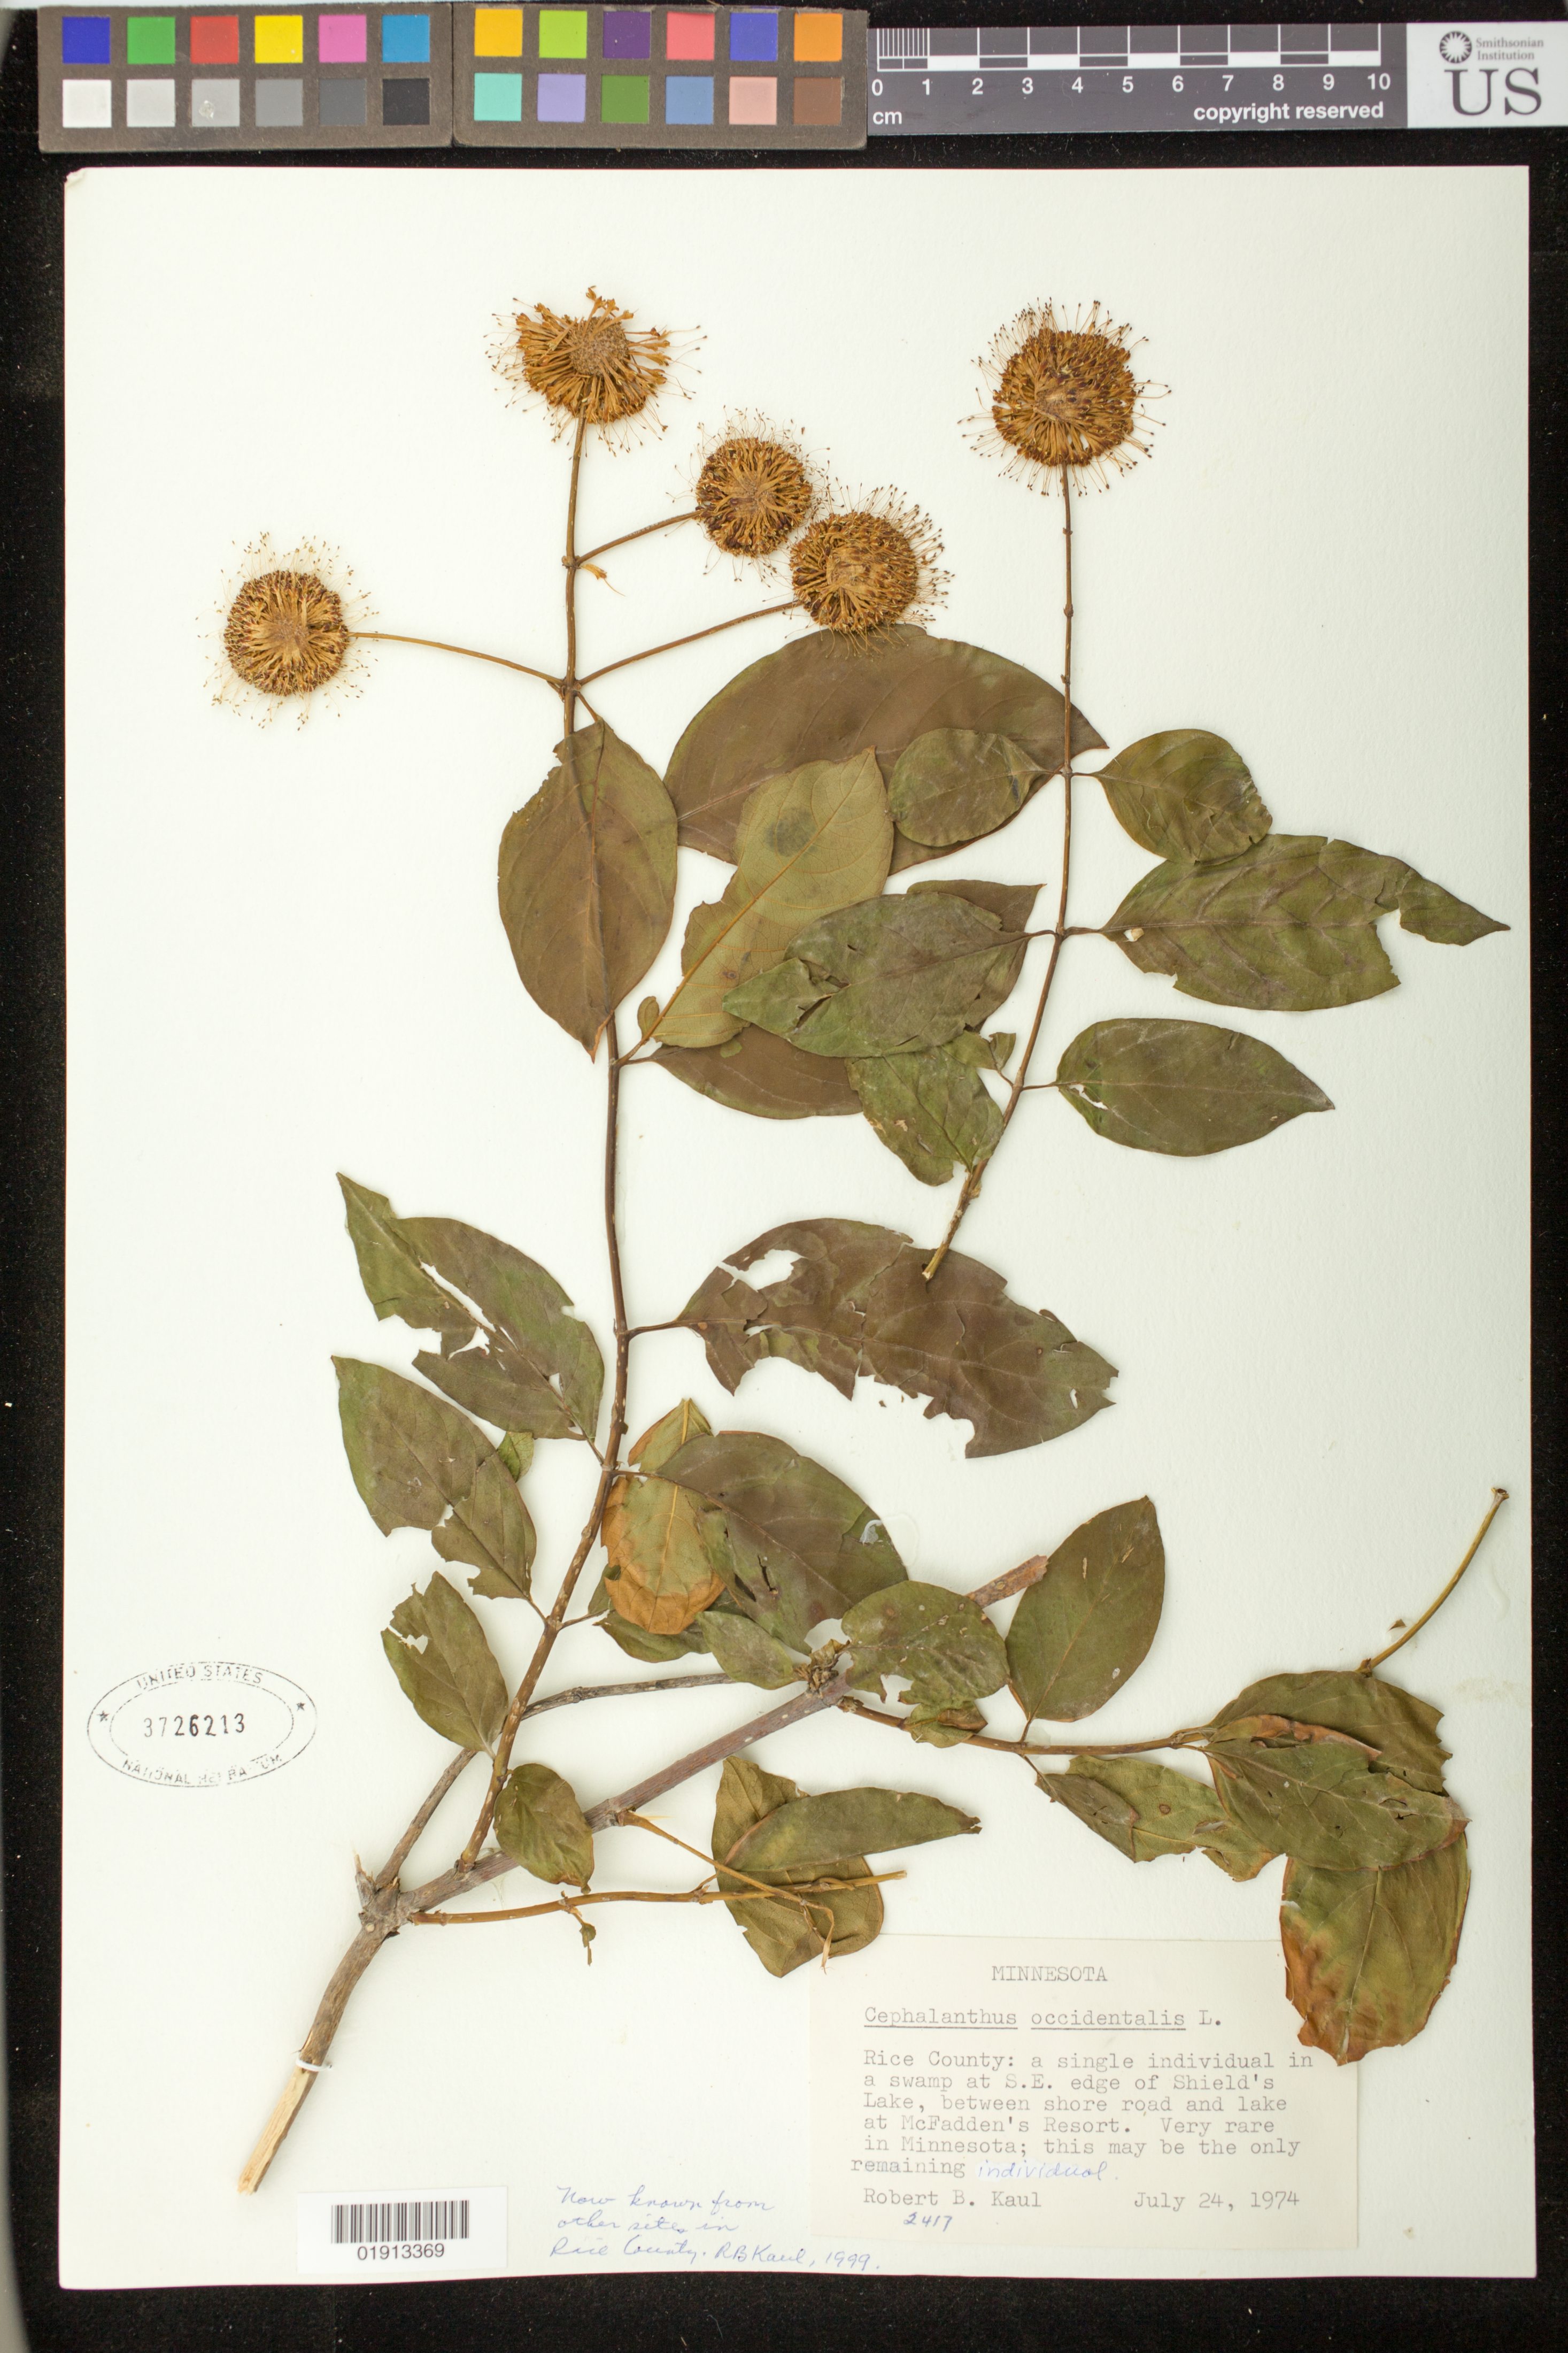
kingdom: Plantae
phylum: Tracheophyta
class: Magnoliopsida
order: Gentianales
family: Rubiaceae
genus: Cephalanthus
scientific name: Cephalanthus occidentalis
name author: L.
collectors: R. Kaul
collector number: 2417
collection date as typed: July 24, 1974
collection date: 1974-07-24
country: United States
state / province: Minnesota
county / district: Rice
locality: A swamp at S.E. edge of Shield's Lake, between shore road and lake at McFadden's Resort.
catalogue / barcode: US 3726213